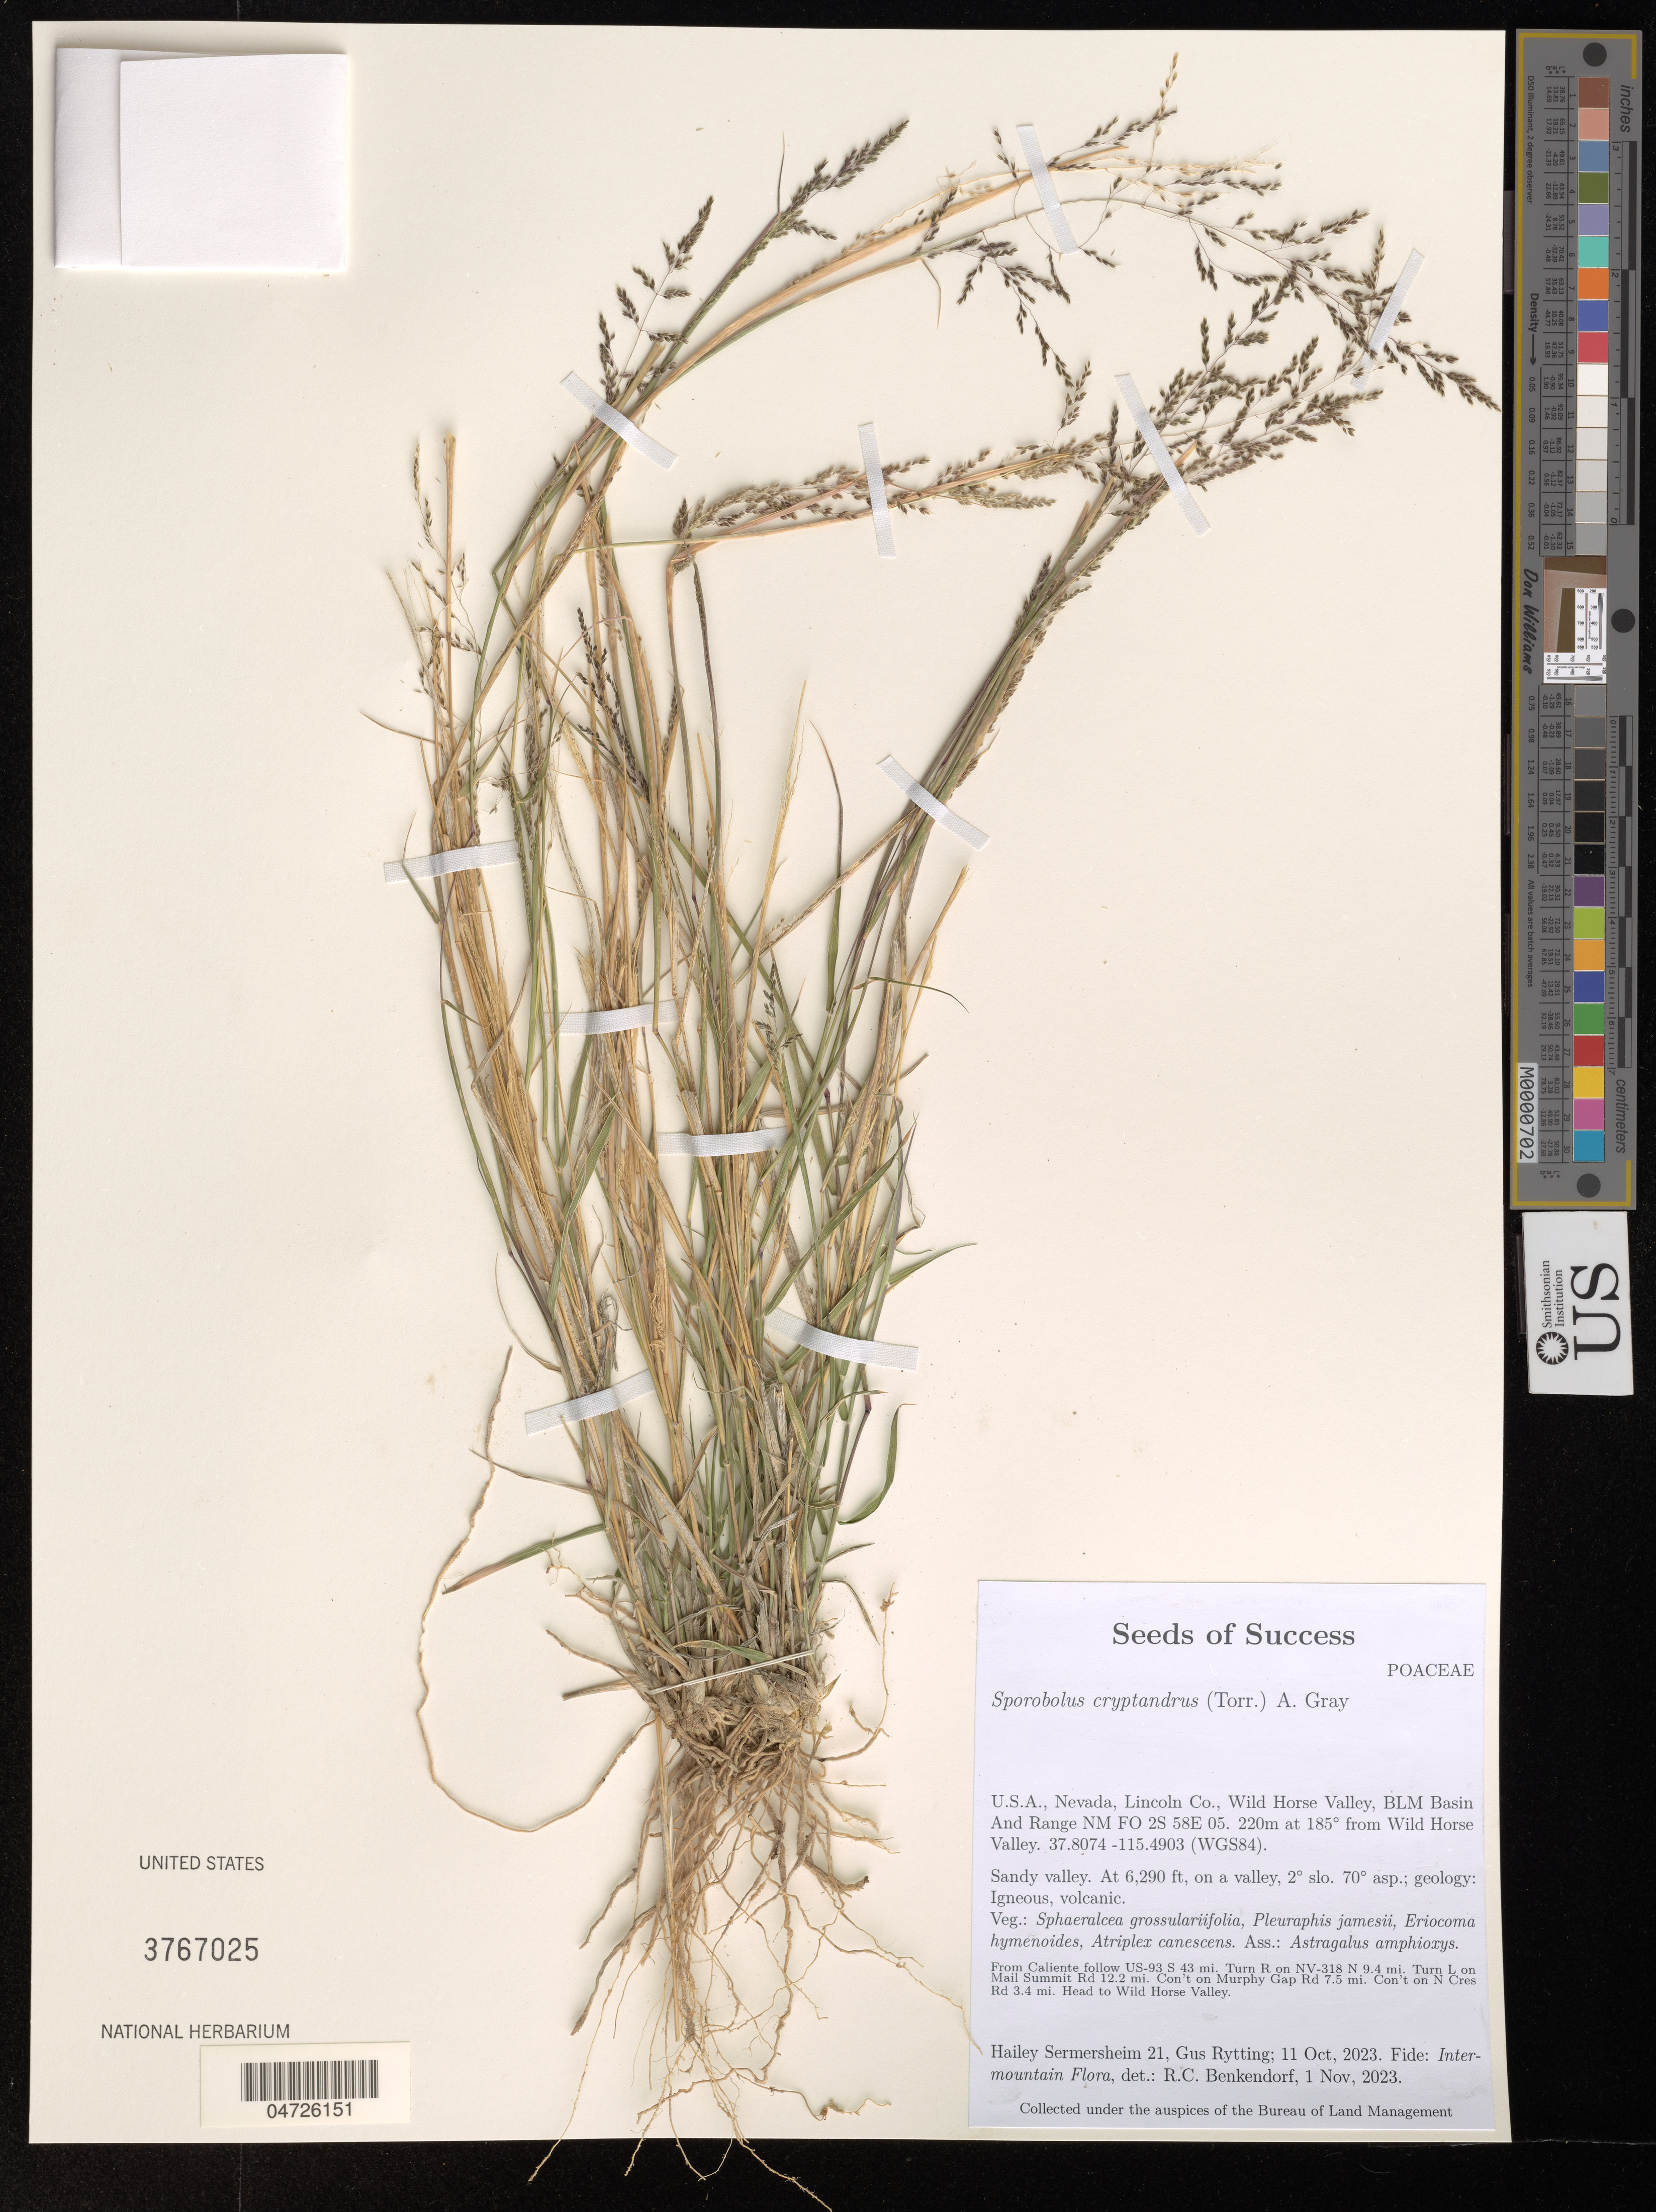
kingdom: Plantae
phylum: Tracheophyta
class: Liliopsida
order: Poales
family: Poaceae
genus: Sporobolus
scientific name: Sporobolus cryptandrus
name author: (Torr.) A. Gray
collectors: H. Sermersheim & G. Rytting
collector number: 21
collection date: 2023-10-11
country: United States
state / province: Nevada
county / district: Lincoln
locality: Lincoln Co., Wild Horse Valley, BLM Basin And Range NM FO 2S 58E 05. 220m at 185º from Wild Horse Valley. (WGS84). From Caliente follow US-93 S 43 mi. Turn R on NV-318 N 9.4 mi. Turn L on Mail Summit Rd 12.2 mi. Con't on Murphy Gap Rd 7.5 mi. Con't on Cres Rd 3.4 mi. Head to Wild Horse Valley.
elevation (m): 1917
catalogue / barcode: US 3767025